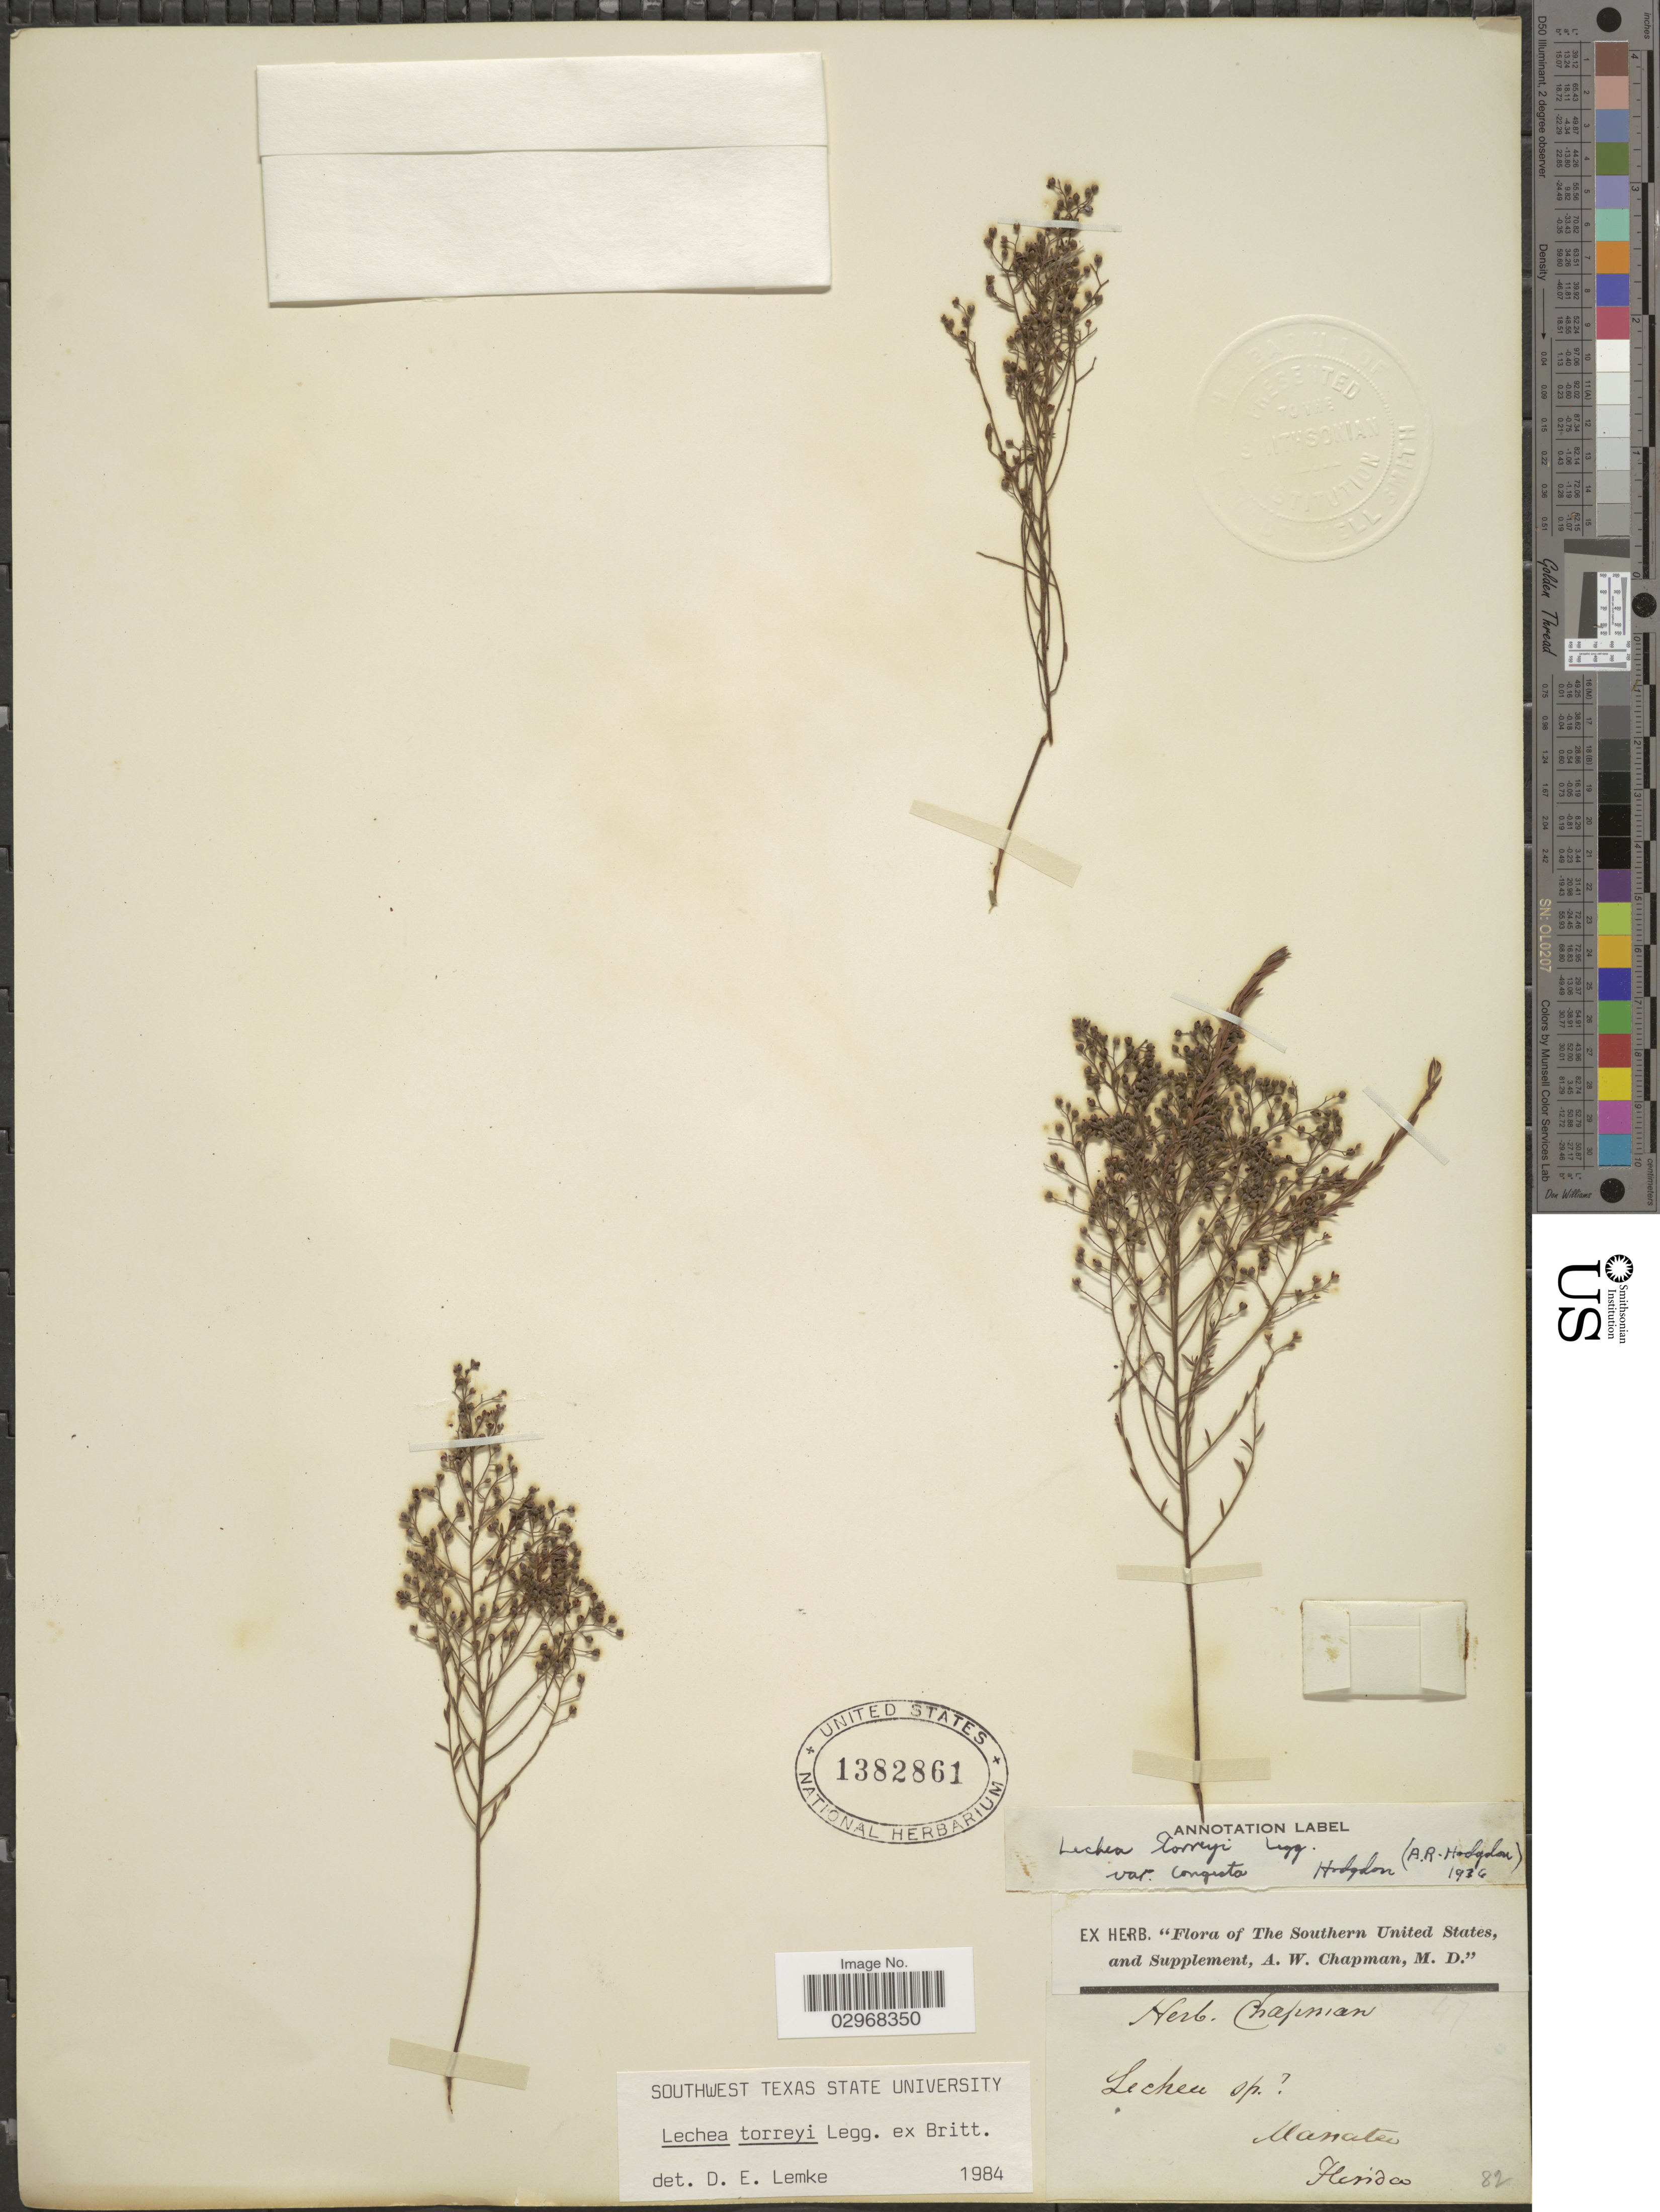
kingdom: Plantae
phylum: Tracheophyta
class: Magnoliopsida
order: Malvales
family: Cistaceae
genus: Lechea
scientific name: Lechea torreyi var. congesta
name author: Hodgdon ex D. E. Lemke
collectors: ex herb. Chapman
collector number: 82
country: United States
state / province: Florida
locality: Manatee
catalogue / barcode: US 1382861